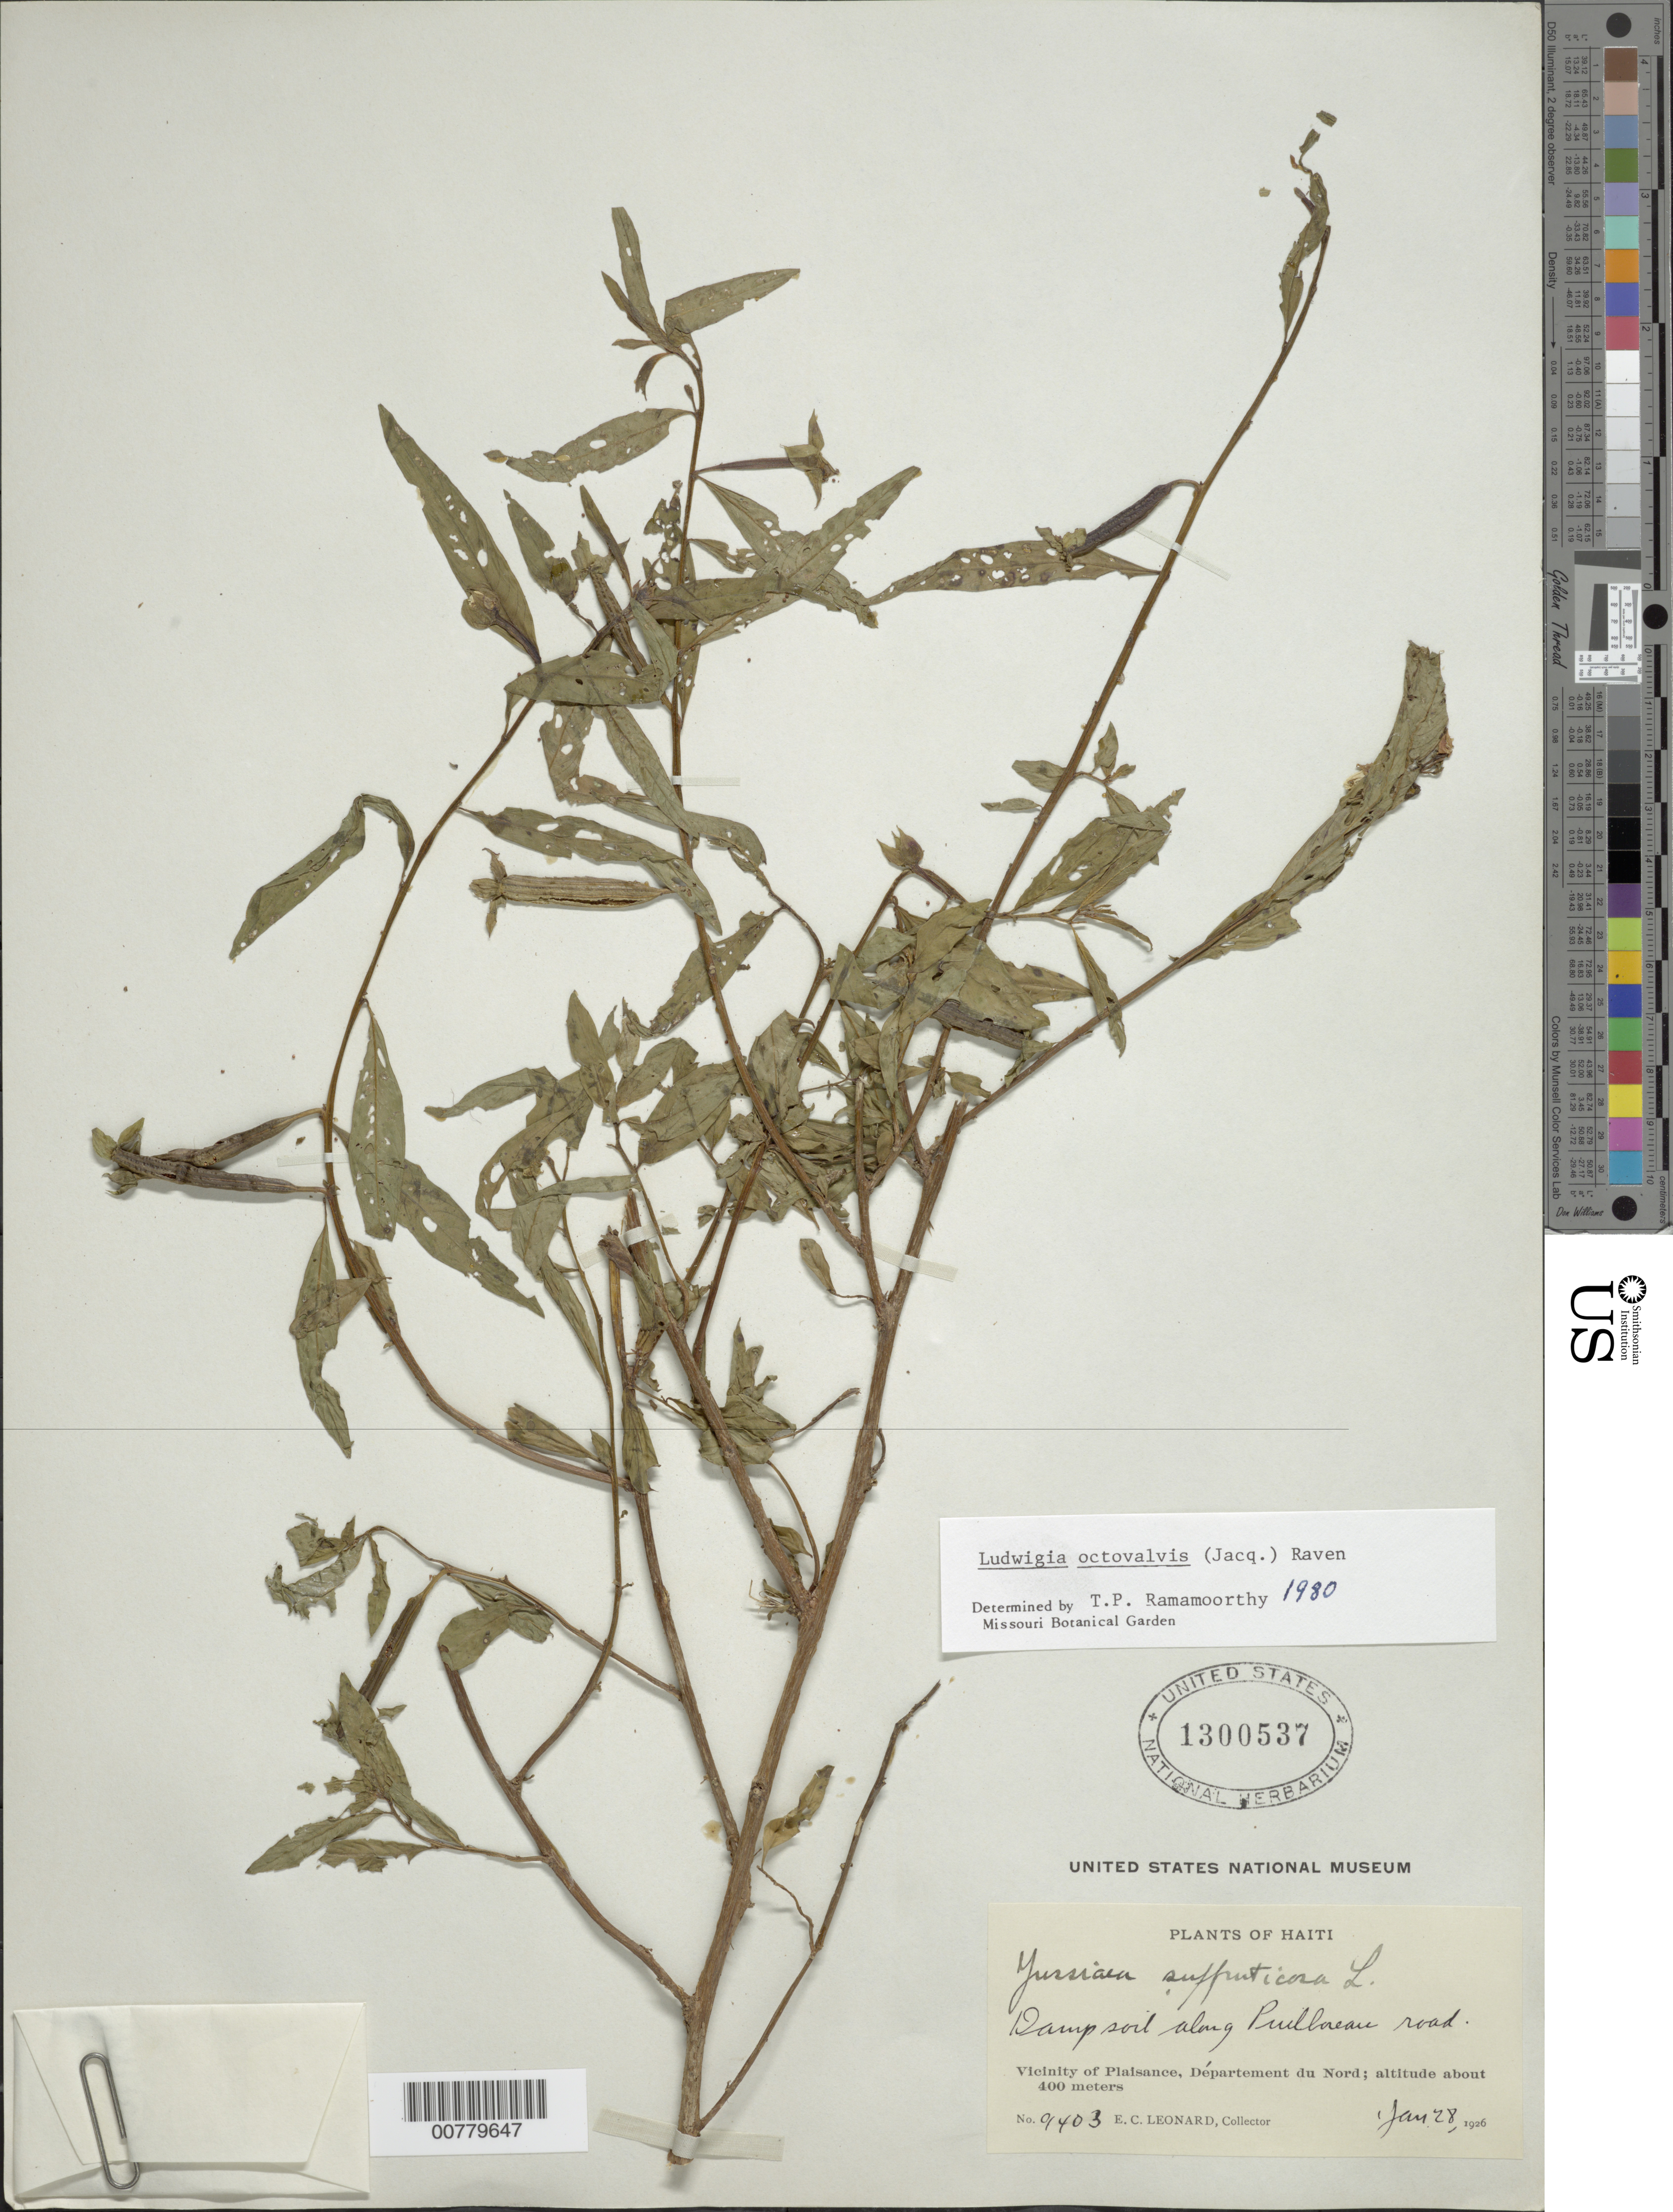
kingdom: Plantae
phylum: Tracheophyta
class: Magnoliopsida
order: Myrtales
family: Onagraceae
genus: Ludwigia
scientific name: Ludwigia octovalvis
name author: (Jacq.) P.H. Raven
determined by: Ramamoorthy, T. P.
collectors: E. C. Leonard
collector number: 9403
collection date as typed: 28 Jan 1926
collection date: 1926-01-28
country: Haiti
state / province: Nord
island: Hispaniola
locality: Vicinity of Plaisance, along Puilboreau road.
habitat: Damp soil.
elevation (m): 400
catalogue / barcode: US 1300537